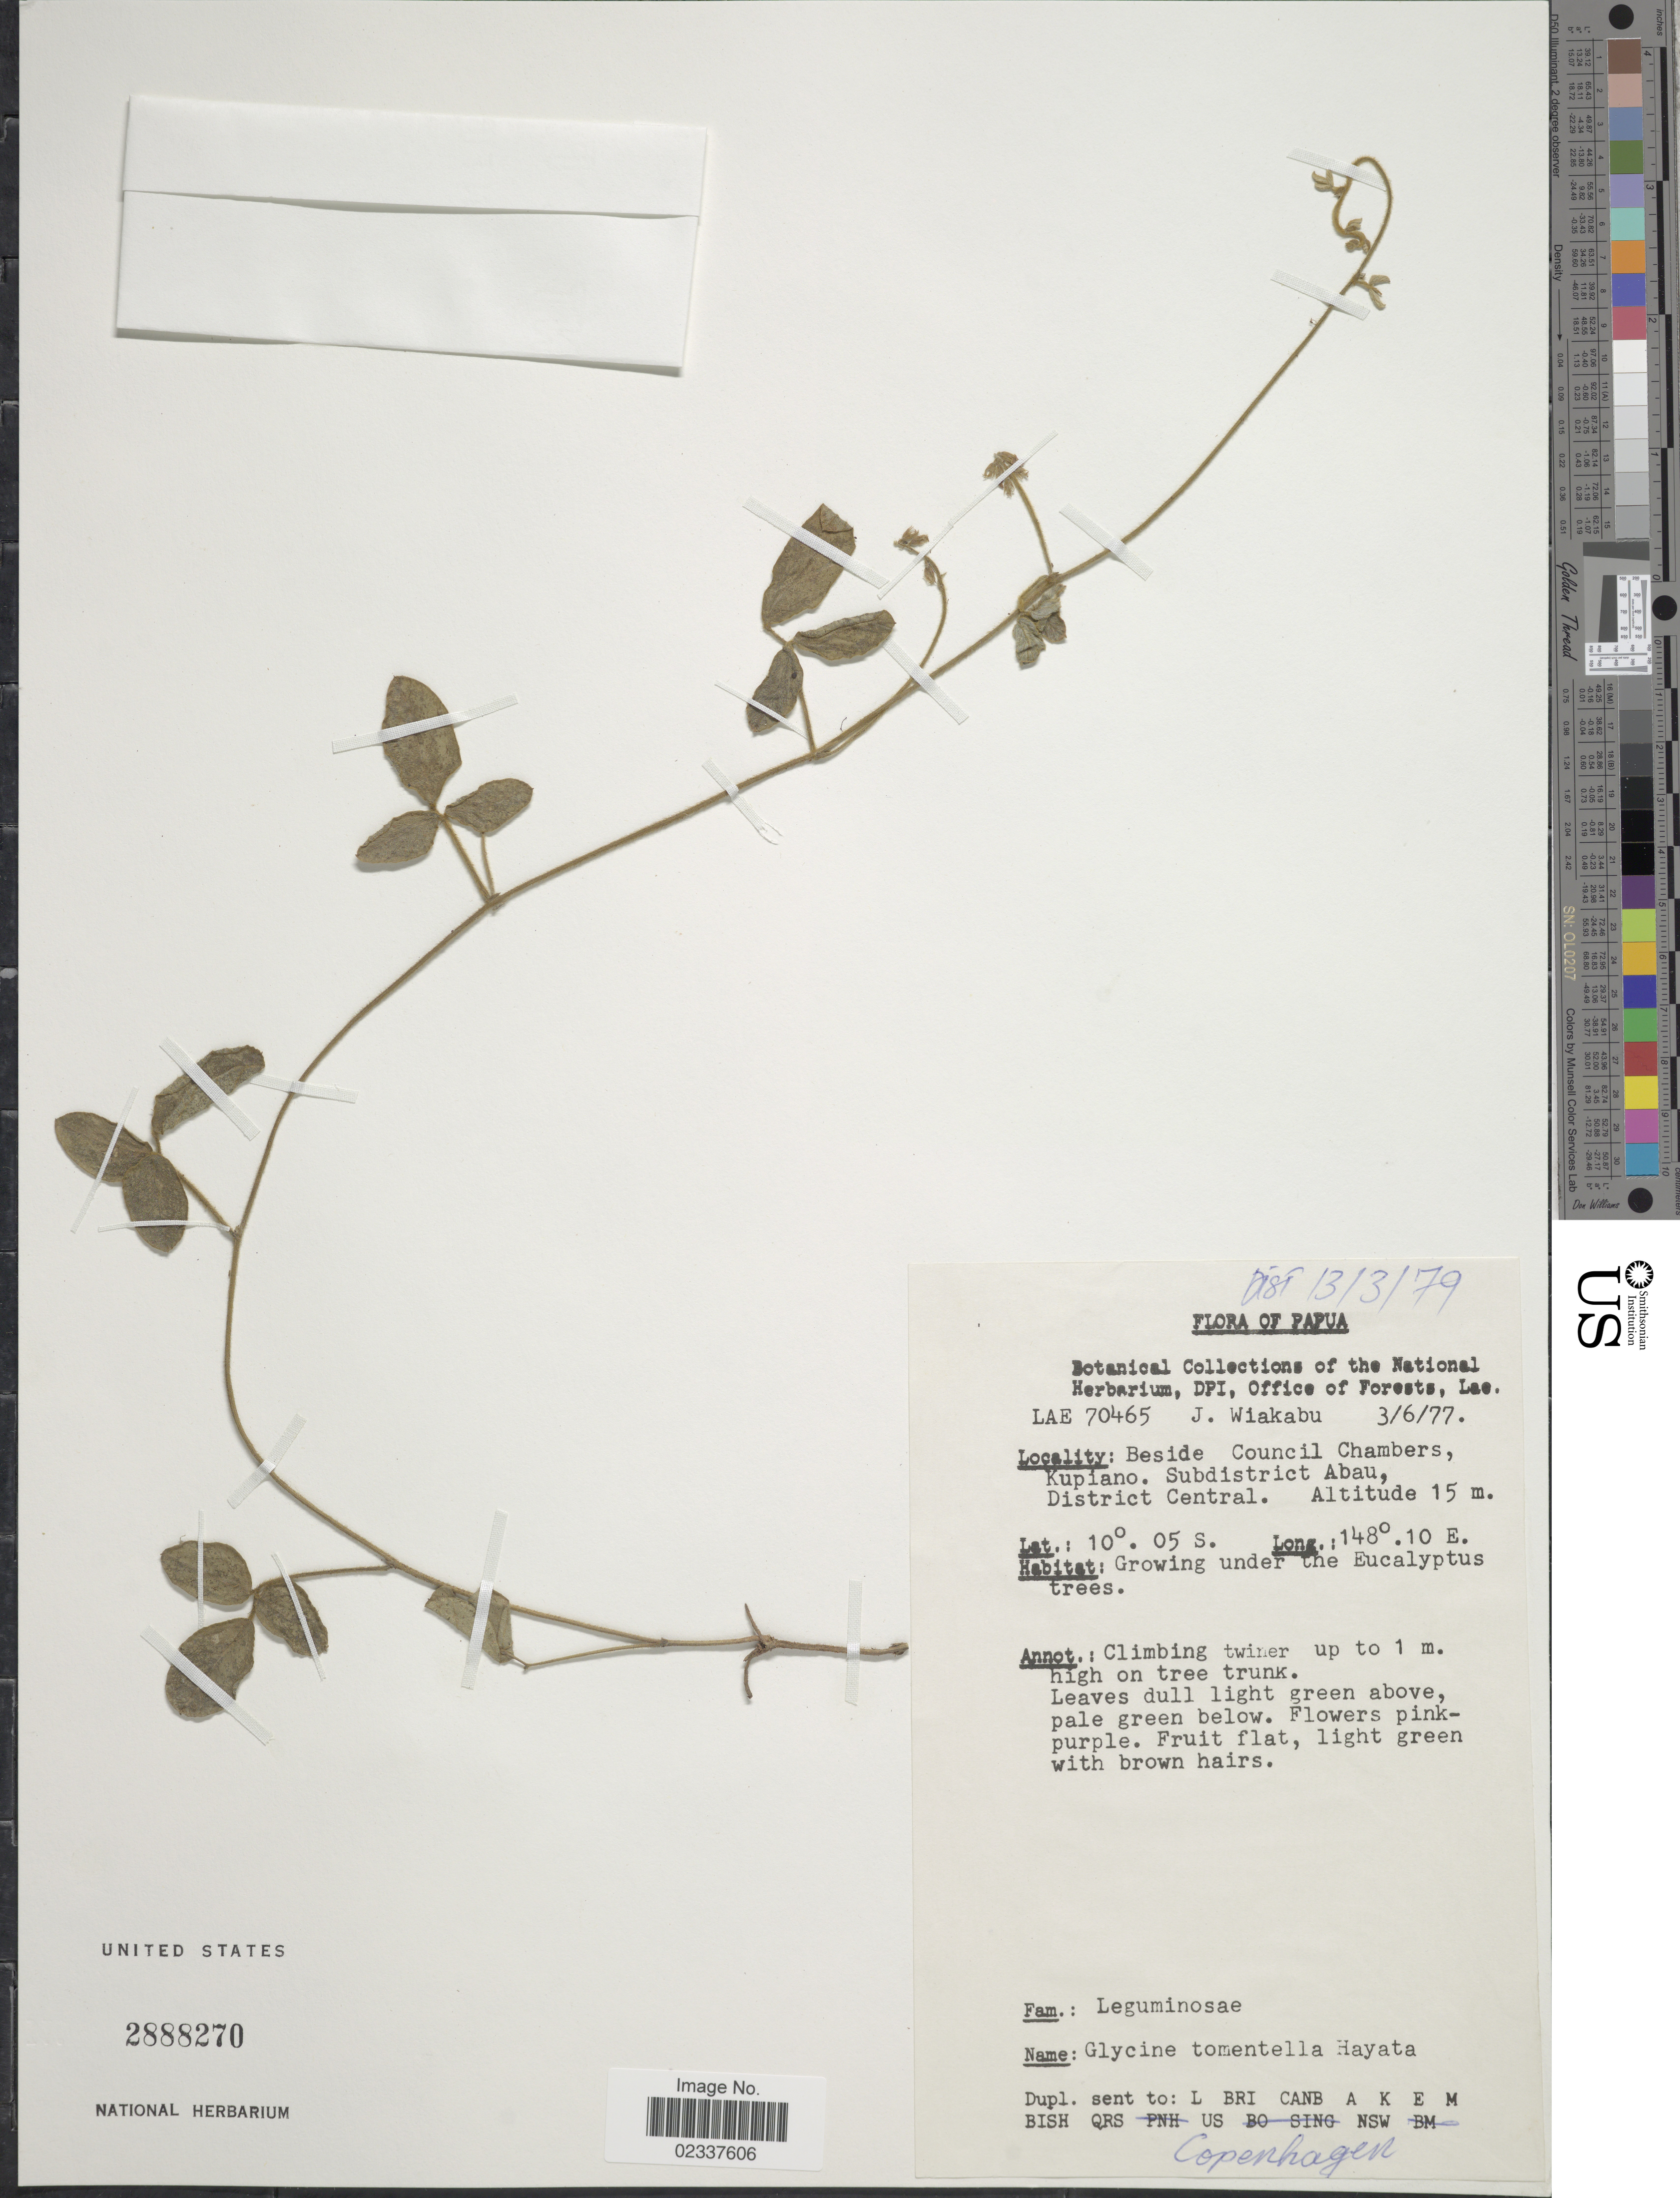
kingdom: Plantae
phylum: Tracheophyta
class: Magnoliopsida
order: Fabales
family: Fabaceae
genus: Glycine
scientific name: Glycine tomentella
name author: Hayata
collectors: J. Wiakabu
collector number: LAE70465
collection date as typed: Transcribed d/m/y: 3/6/77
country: Papua New Guinea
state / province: Central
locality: Papua, Beside Council Chambers, Kupiano. Subdistrict Abau, District Central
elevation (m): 15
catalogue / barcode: US 2888270